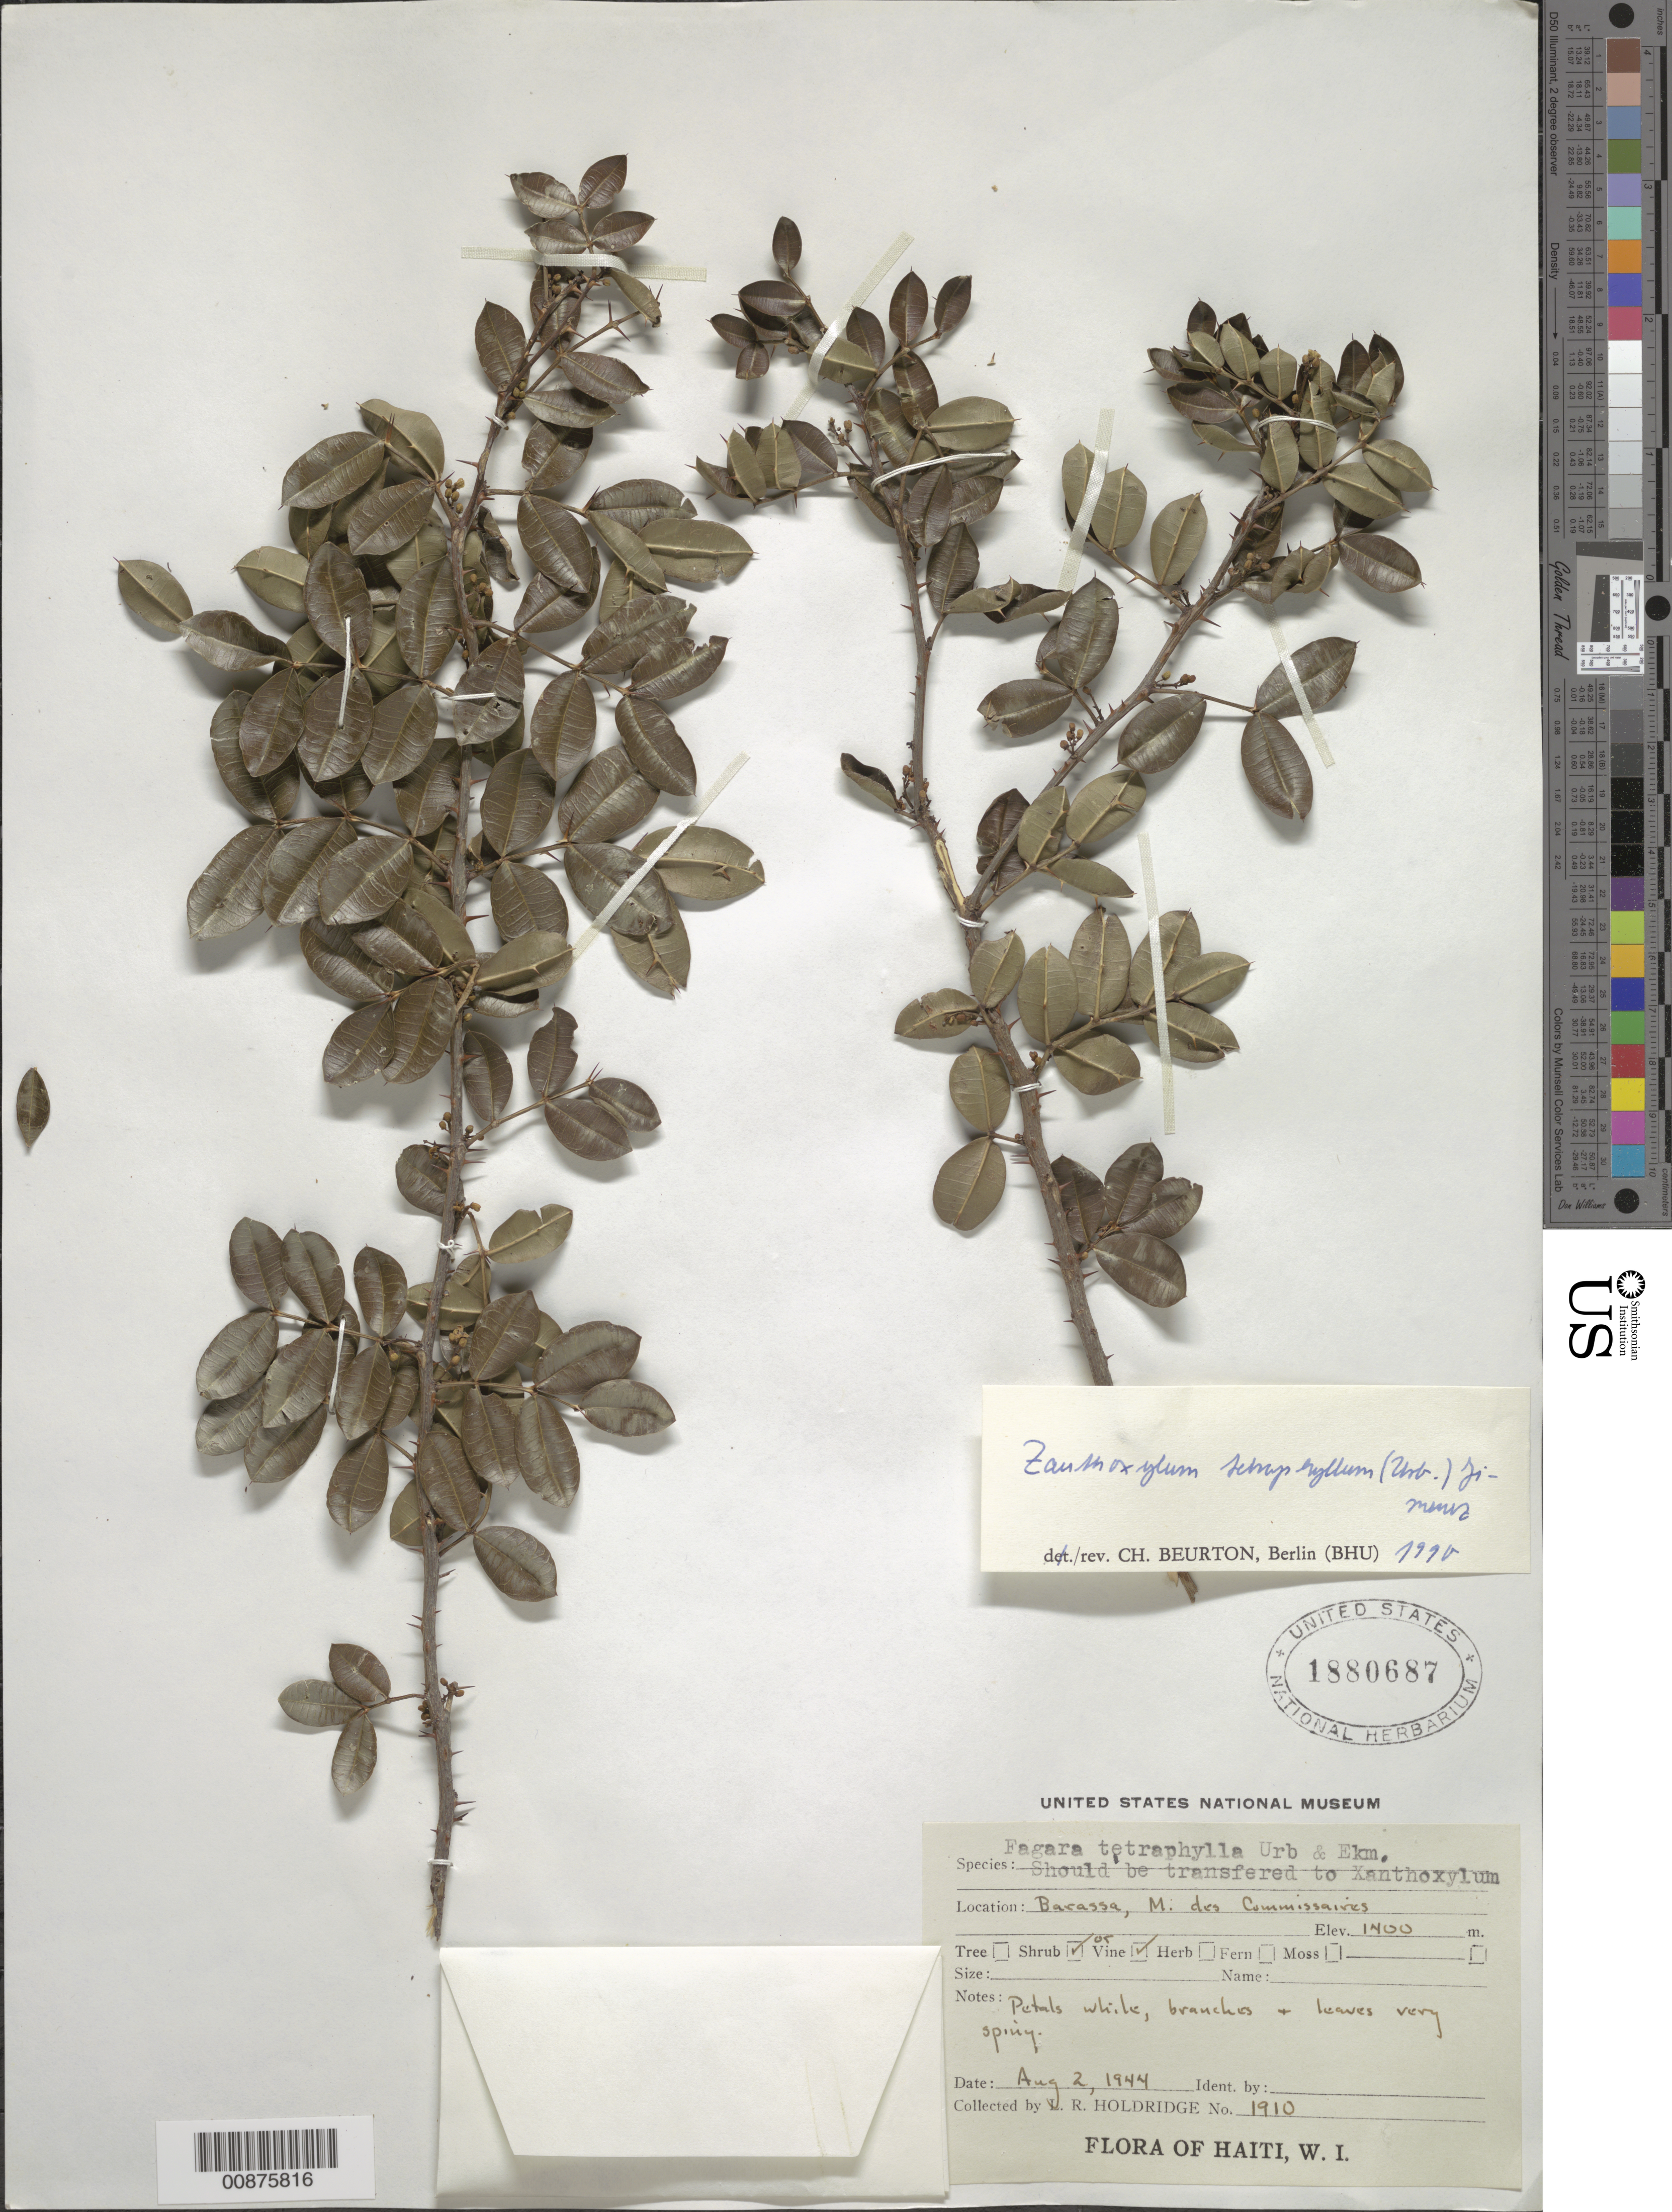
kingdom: Plantae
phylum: Tracheophyta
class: Magnoliopsida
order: Sapindales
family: Rutaceae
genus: Zanthoxylum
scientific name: Zanthoxylum tetraphyllum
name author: (Urb. & Ekman) J. Jiménez Alm.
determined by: Beurton, C.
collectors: L. Holdridge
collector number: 1910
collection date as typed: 02 Aug 1944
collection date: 1944-08-02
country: Haiti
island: Hispaniola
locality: Barassa, M. des Commissaires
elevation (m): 1400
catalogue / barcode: US 1880687